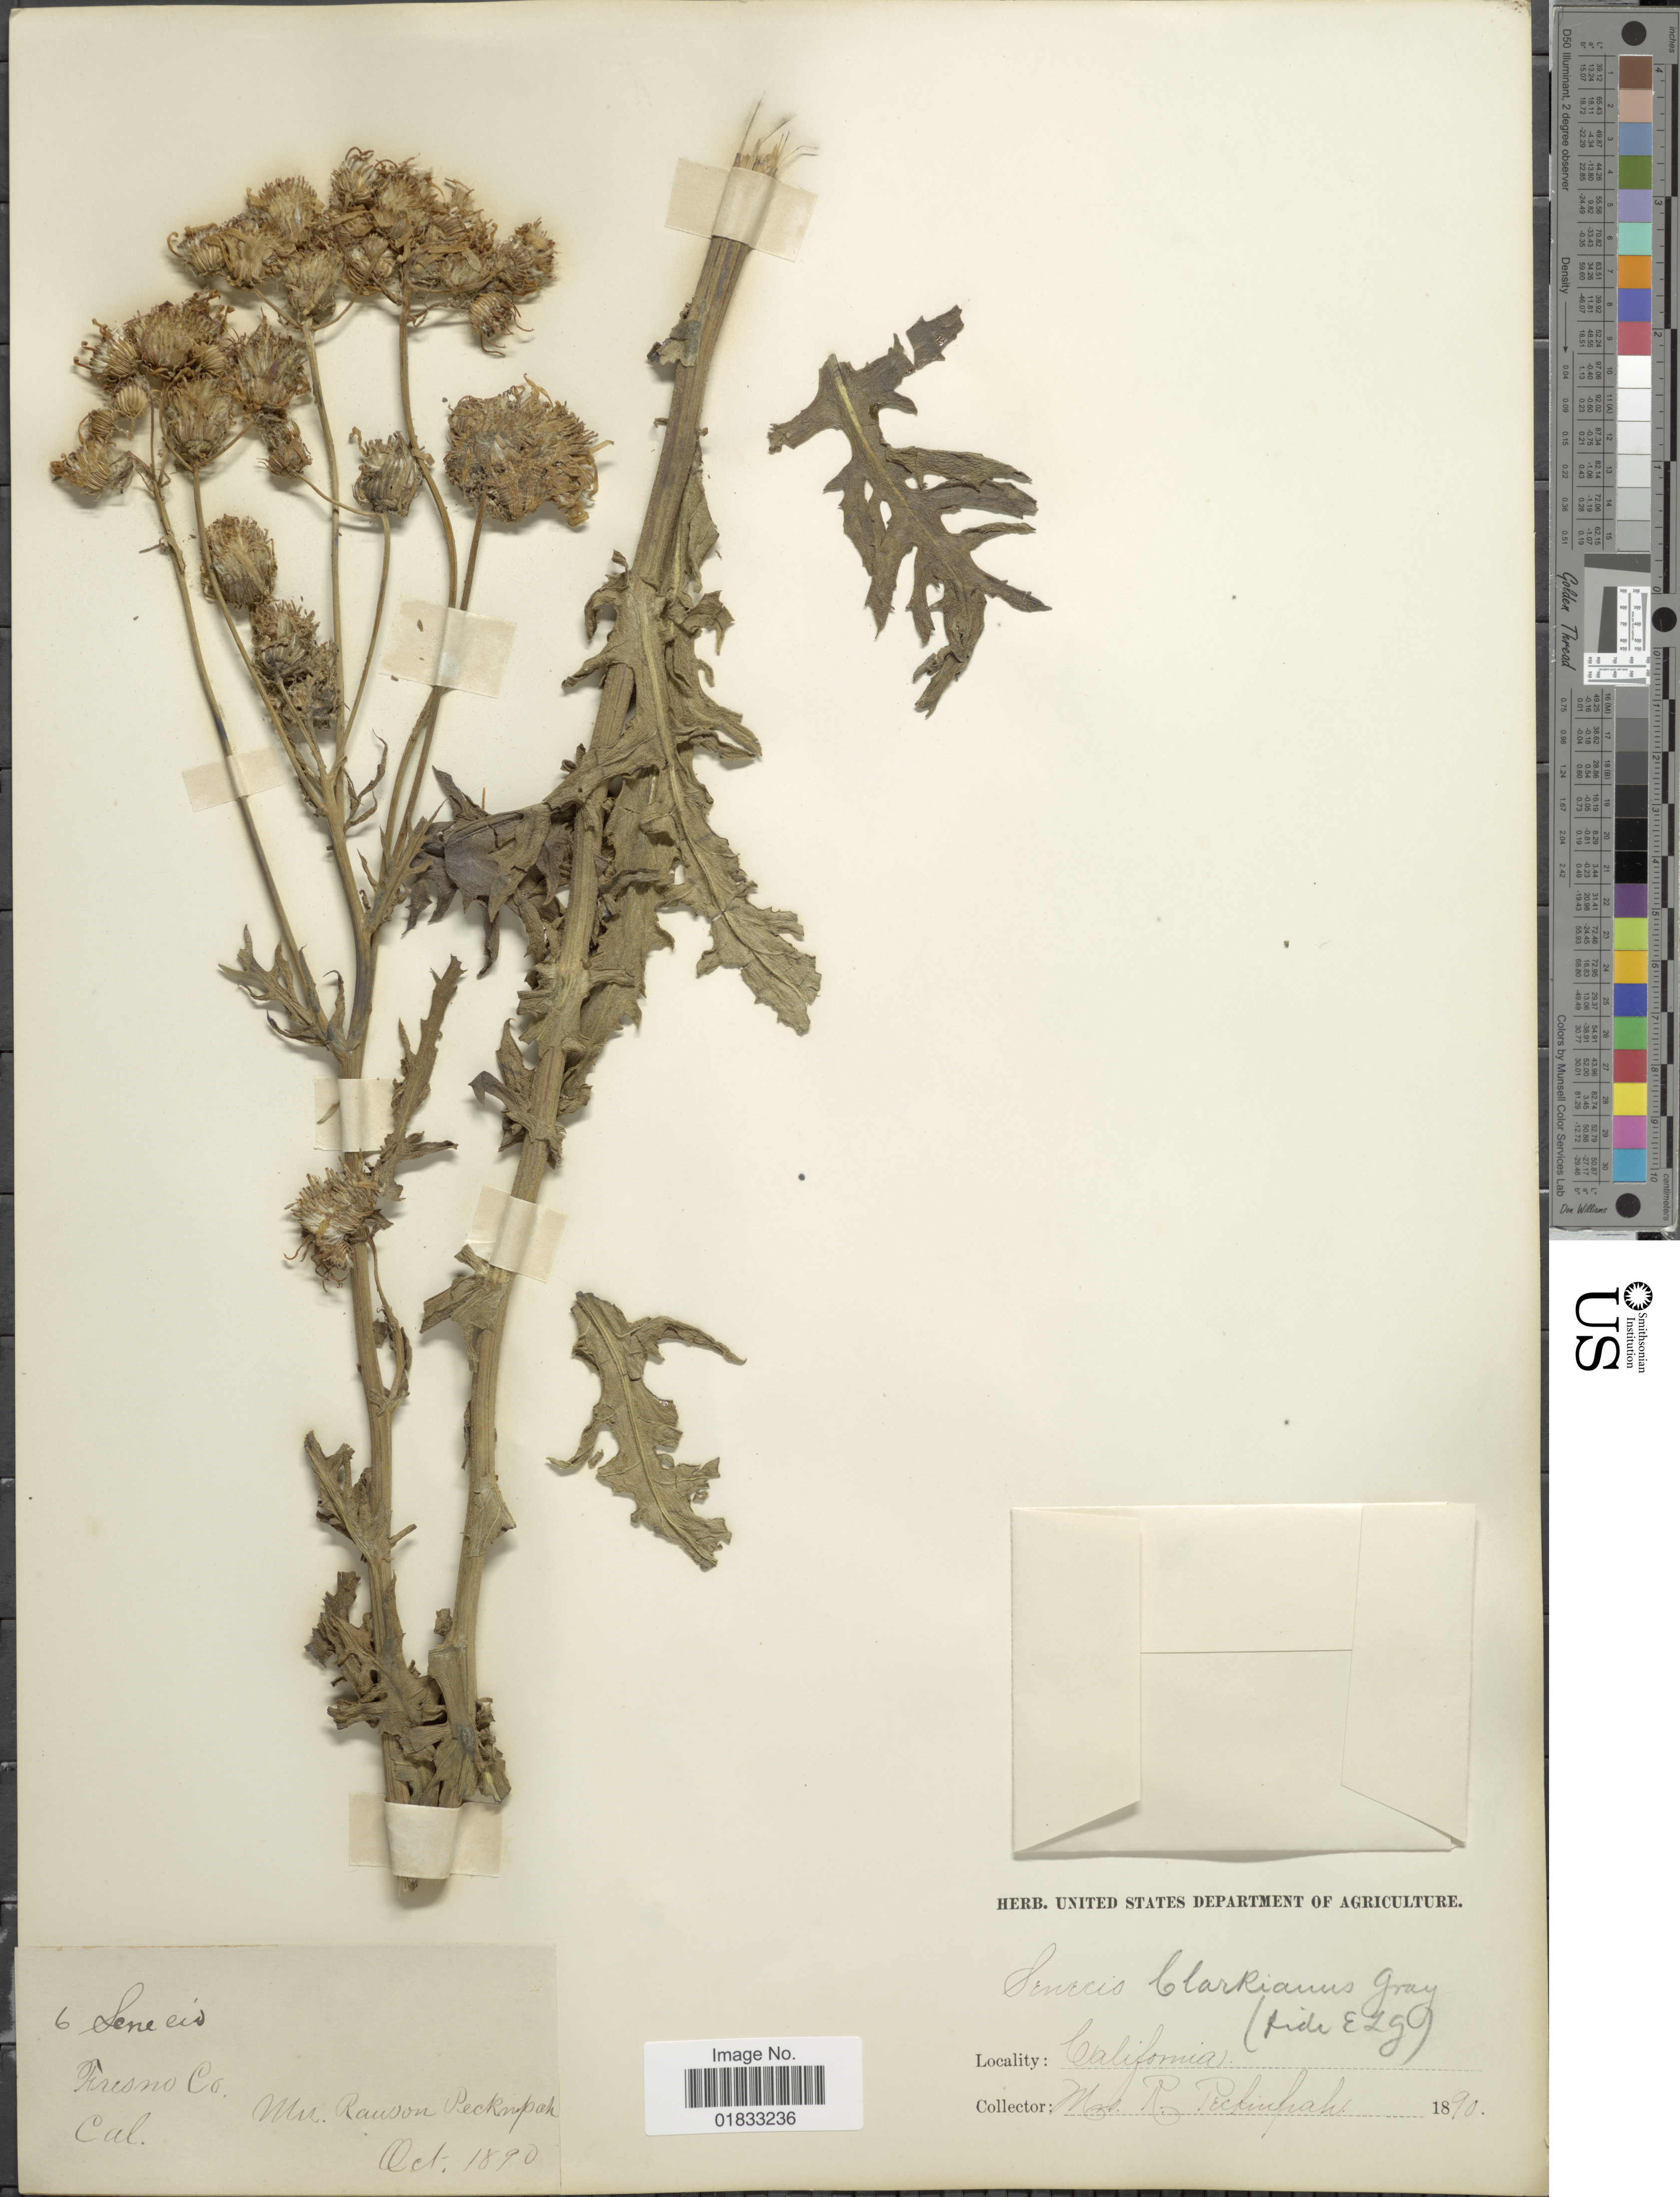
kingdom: Plantae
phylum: Tracheophyta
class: Magnoliopsida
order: Asterales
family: Asteraceae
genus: Senecio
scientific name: Senecio clarkianus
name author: A. Gray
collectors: R. Peckinpah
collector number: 6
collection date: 1890-10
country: United States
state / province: California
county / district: Fresno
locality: Fresno Co.